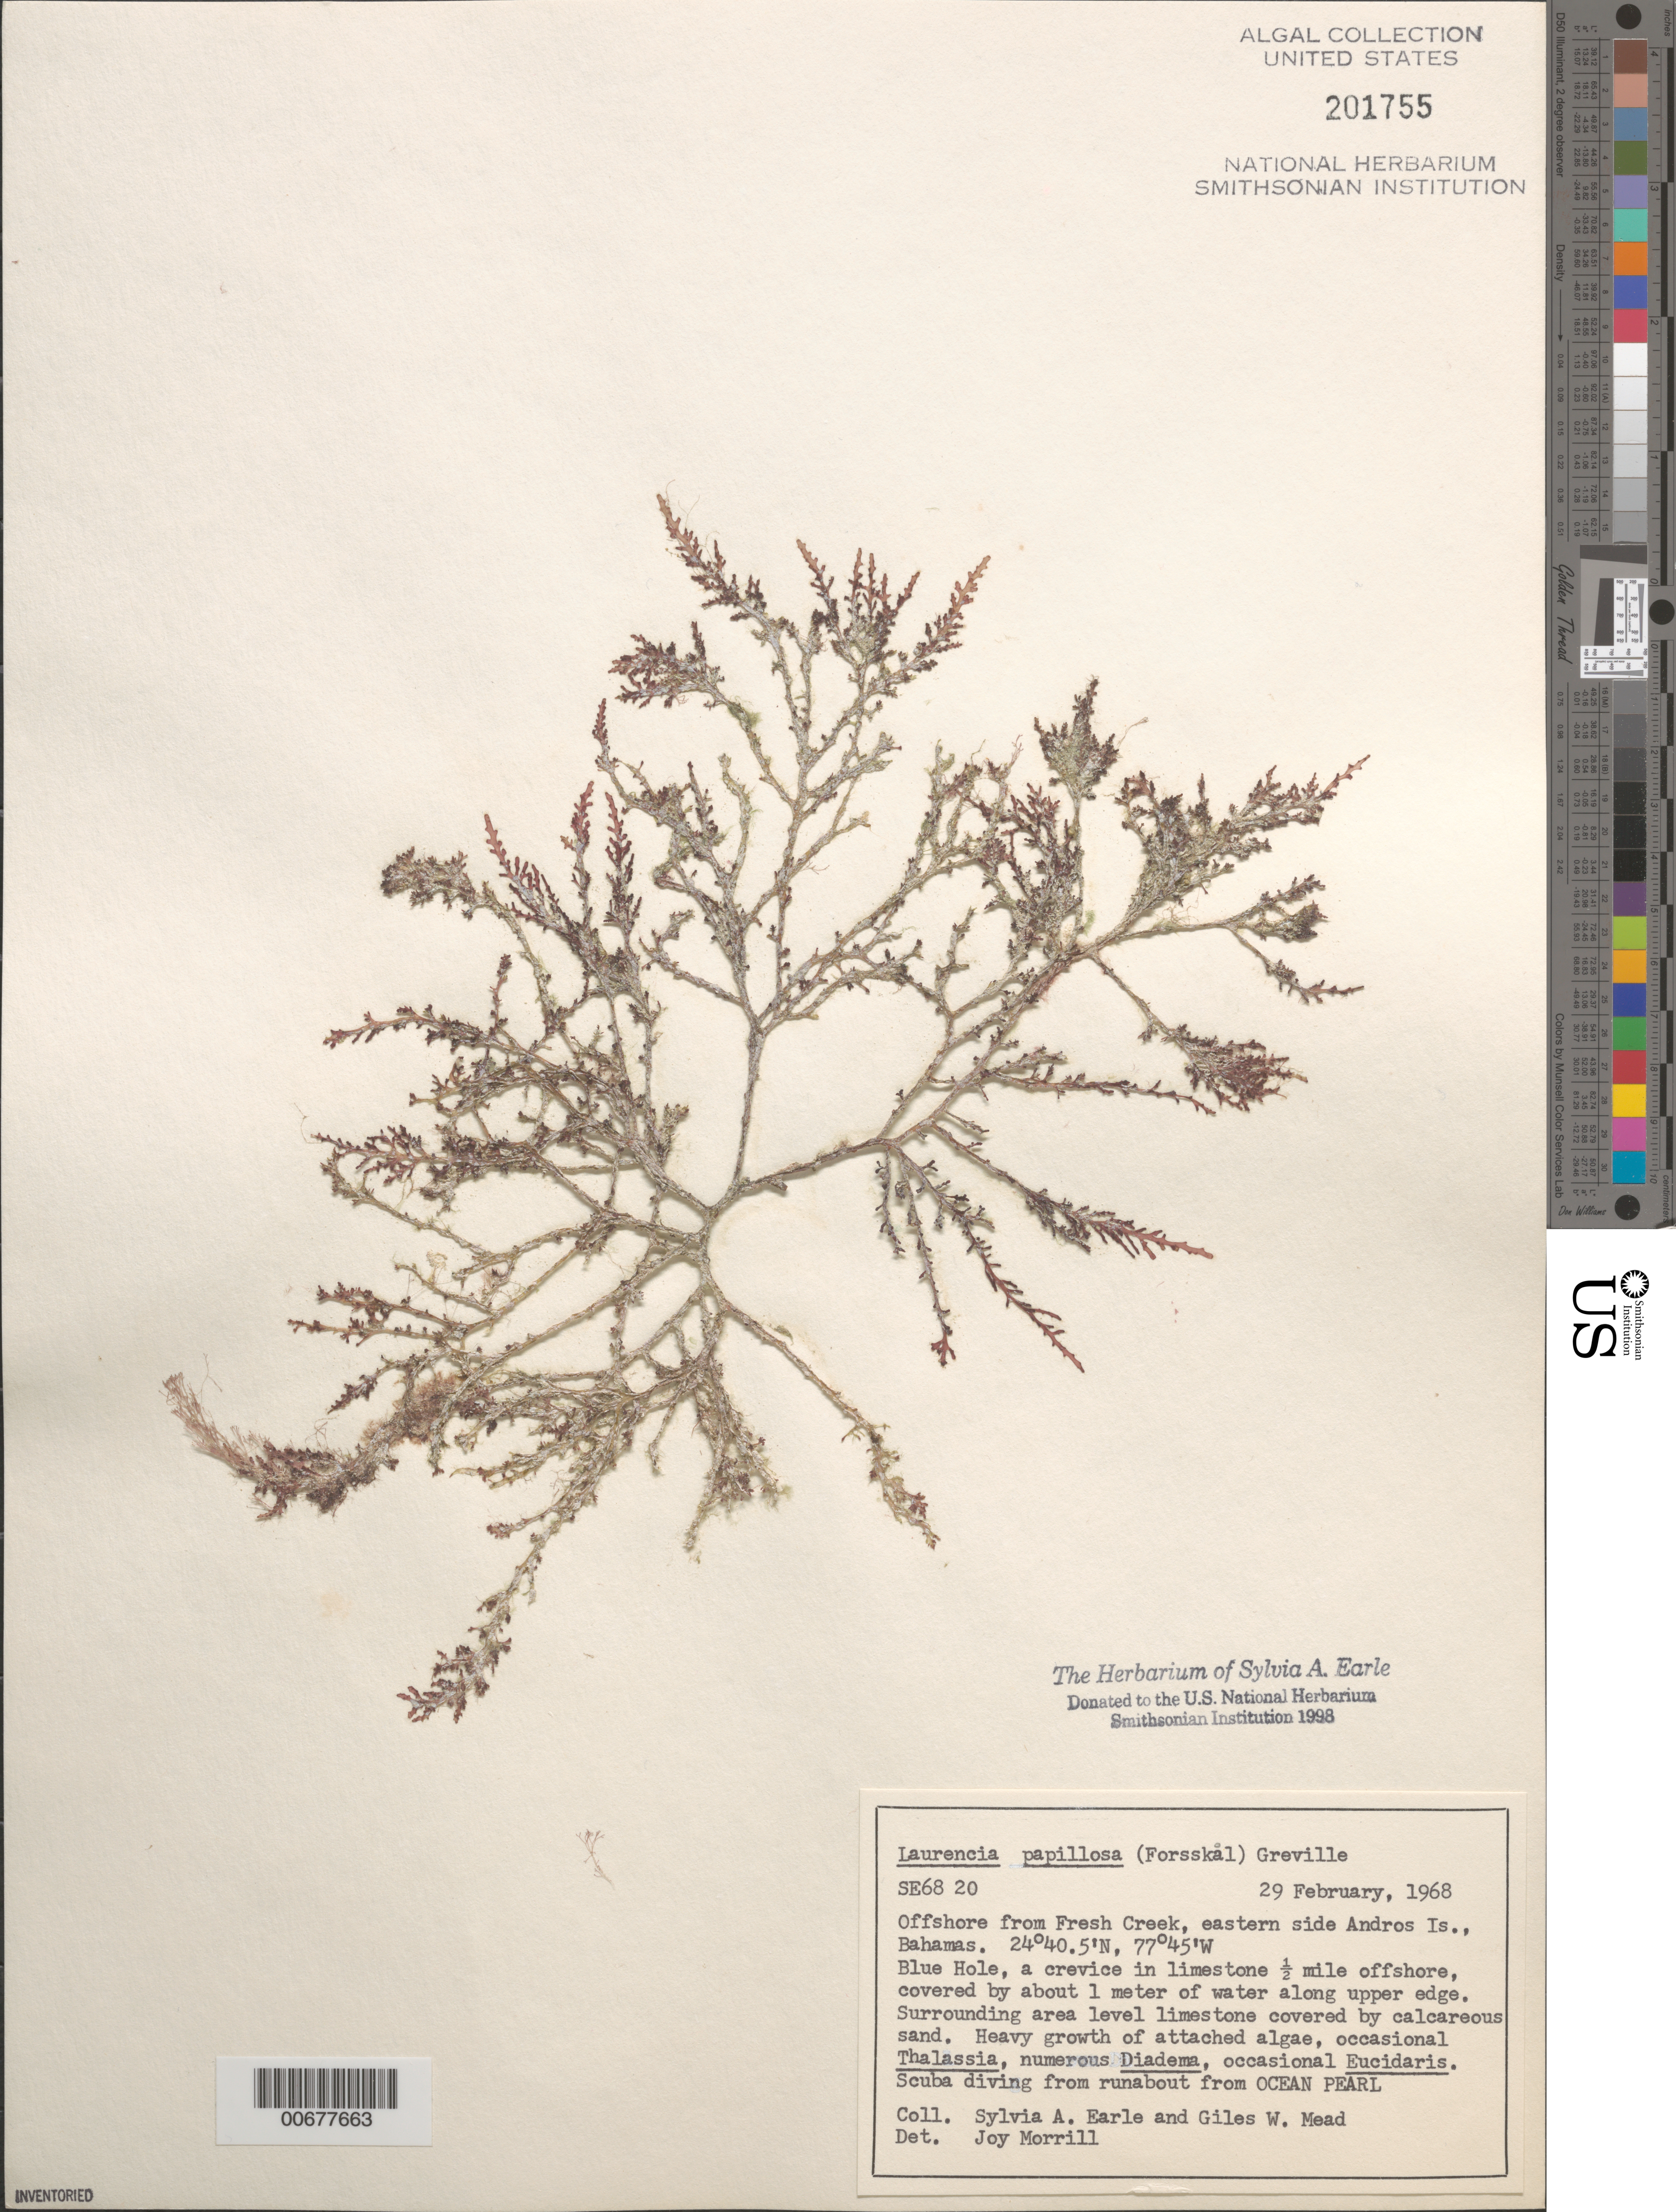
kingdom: Plantae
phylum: Rhodophyta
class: Florideophyceae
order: Ceramiales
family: Rhodomelaceae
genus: Palisada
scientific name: Palisada perforata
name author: (Bory) K.W. Nam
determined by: Algae name updating Project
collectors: S. A. Earle & G. W. Mead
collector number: SE 6820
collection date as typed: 29 Feb 1968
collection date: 1968-02-29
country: Bahamas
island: Andros Island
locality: Blue Hole, off Fresh Creek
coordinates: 24 40.5' N, 77 45' W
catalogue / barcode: US 201755